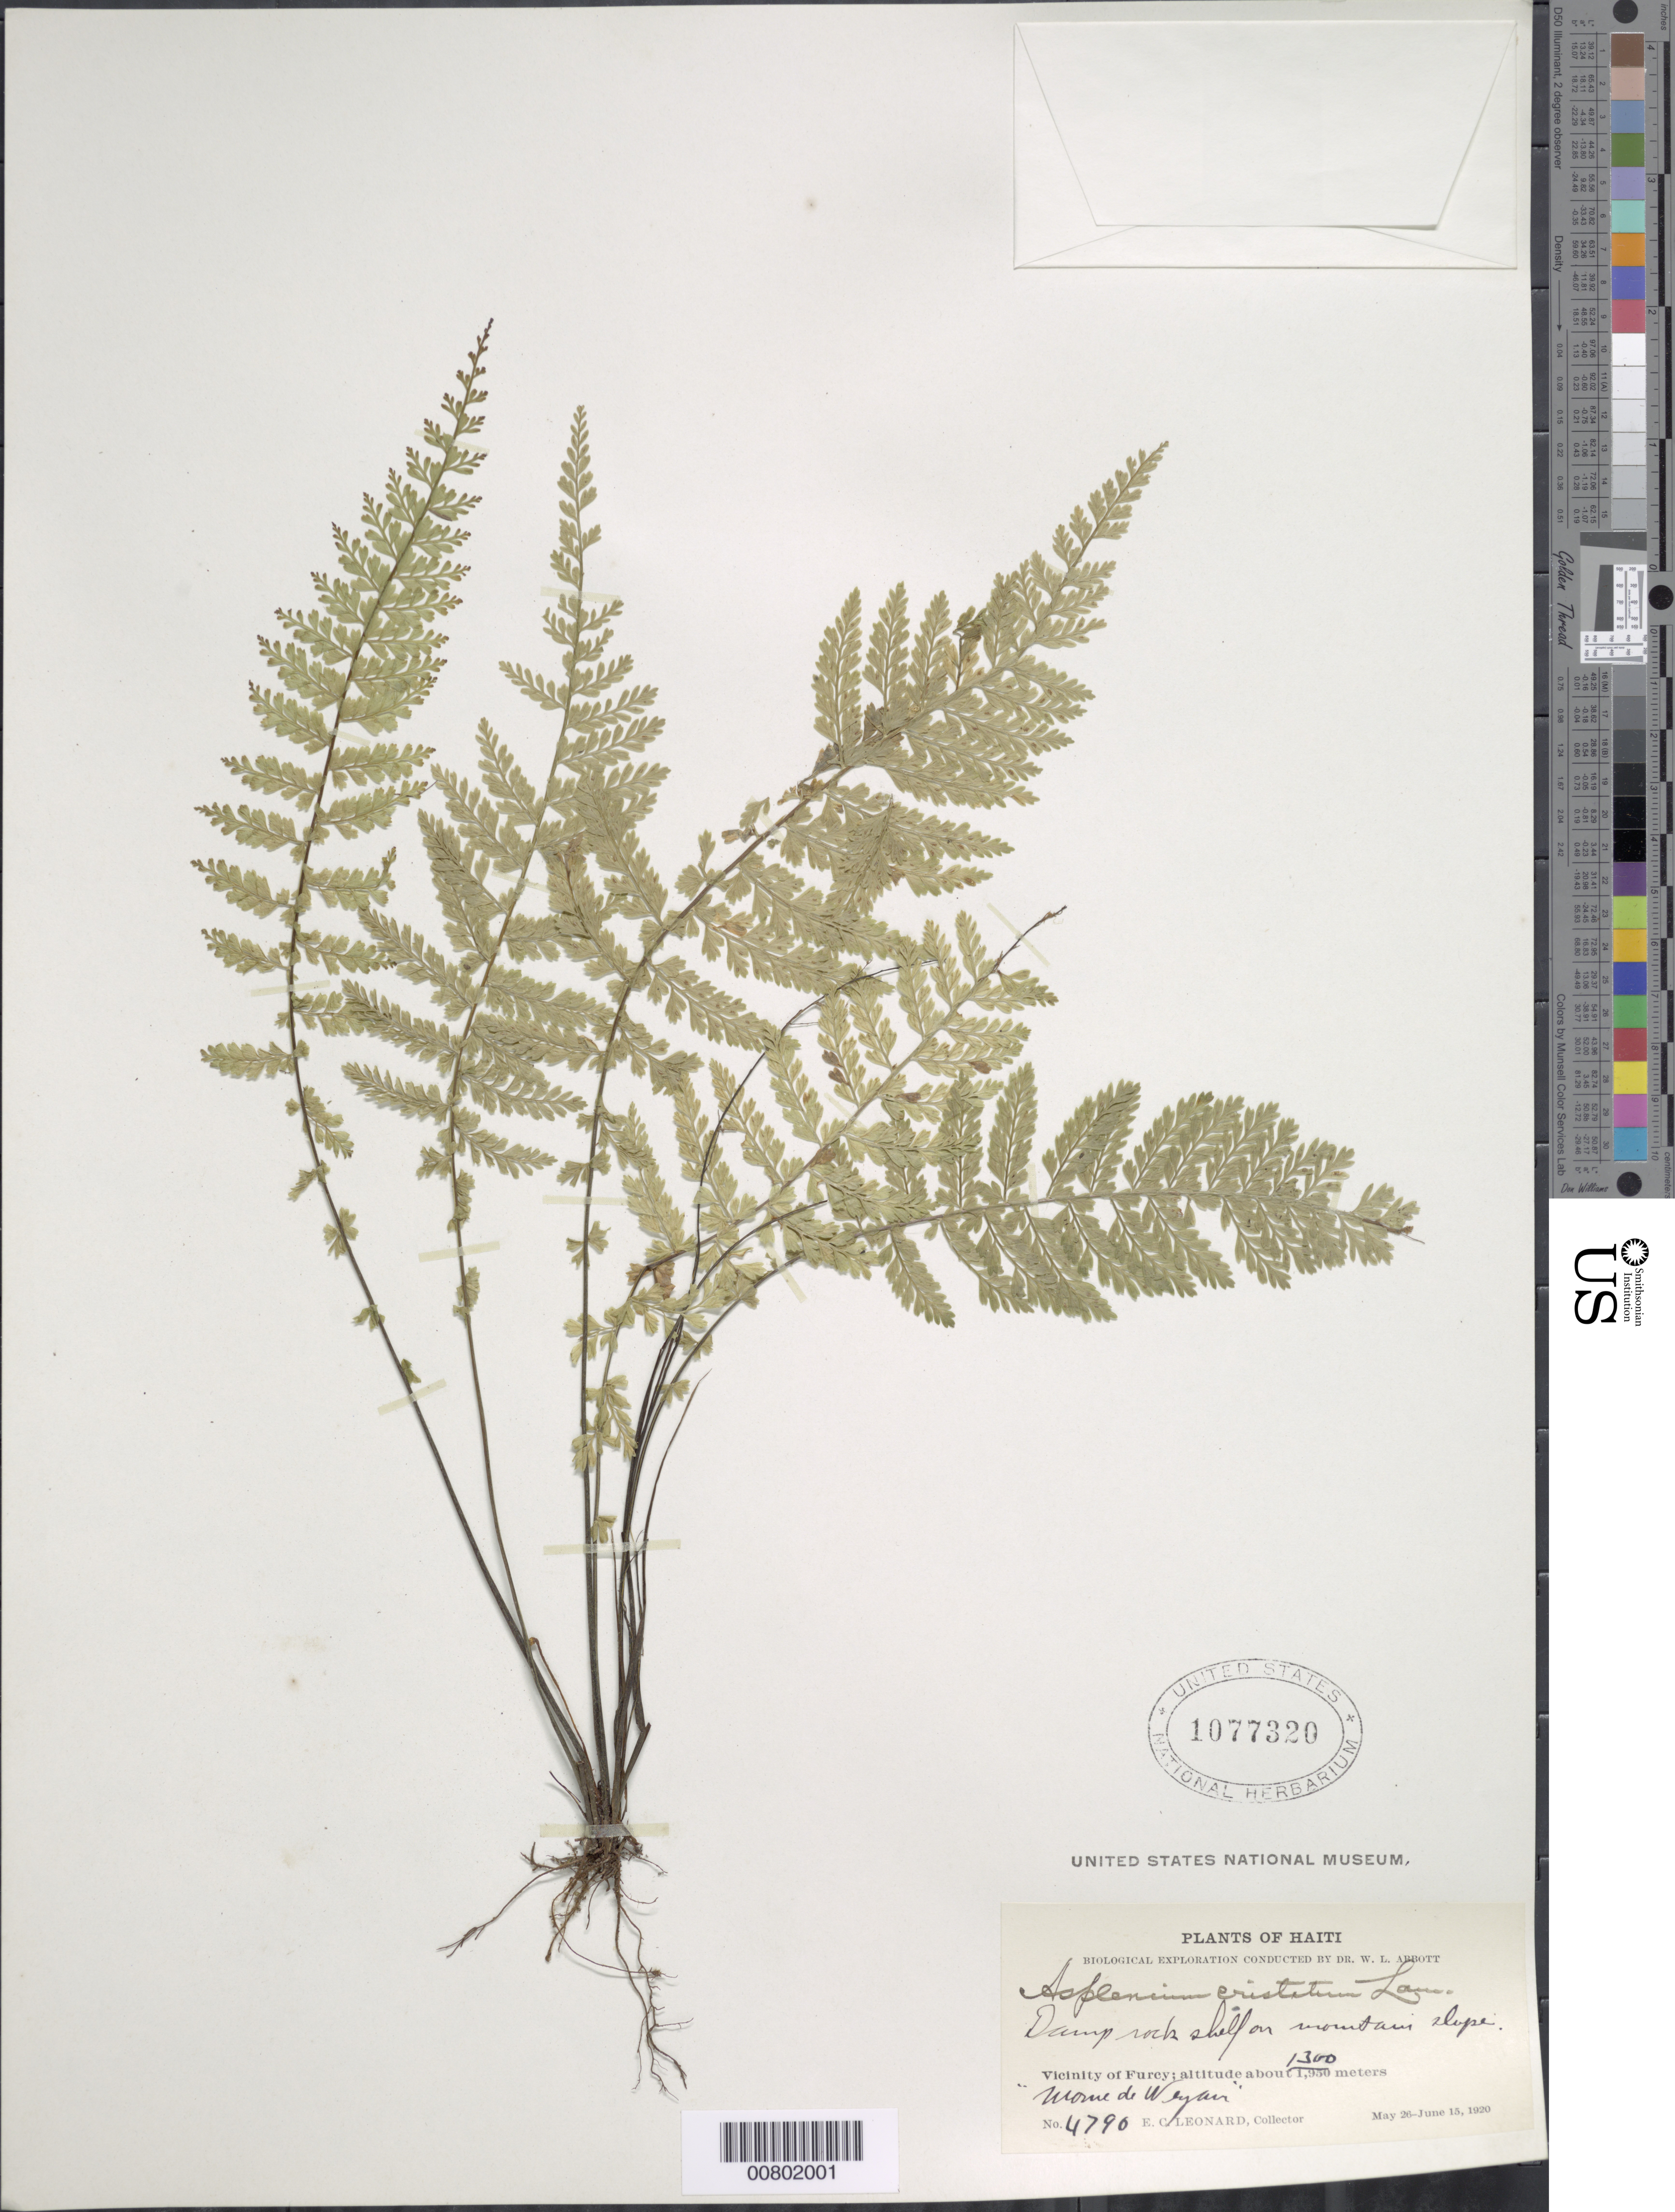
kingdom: Plantae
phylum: Tracheophyta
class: Polypodiopsida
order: Polypodiales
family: Aspleniaceae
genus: Asplenium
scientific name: Asplenium cristatum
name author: Lam.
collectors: E. C. Leonard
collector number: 4790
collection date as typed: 26 May 1920 to 15 Jun 1920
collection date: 1920-05-26/1920-06-15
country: Haiti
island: Hispaniola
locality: Furcy vicinity, Morne de Weyan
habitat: Damp rock shelf on mountain slope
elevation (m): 1300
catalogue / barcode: US 1077320